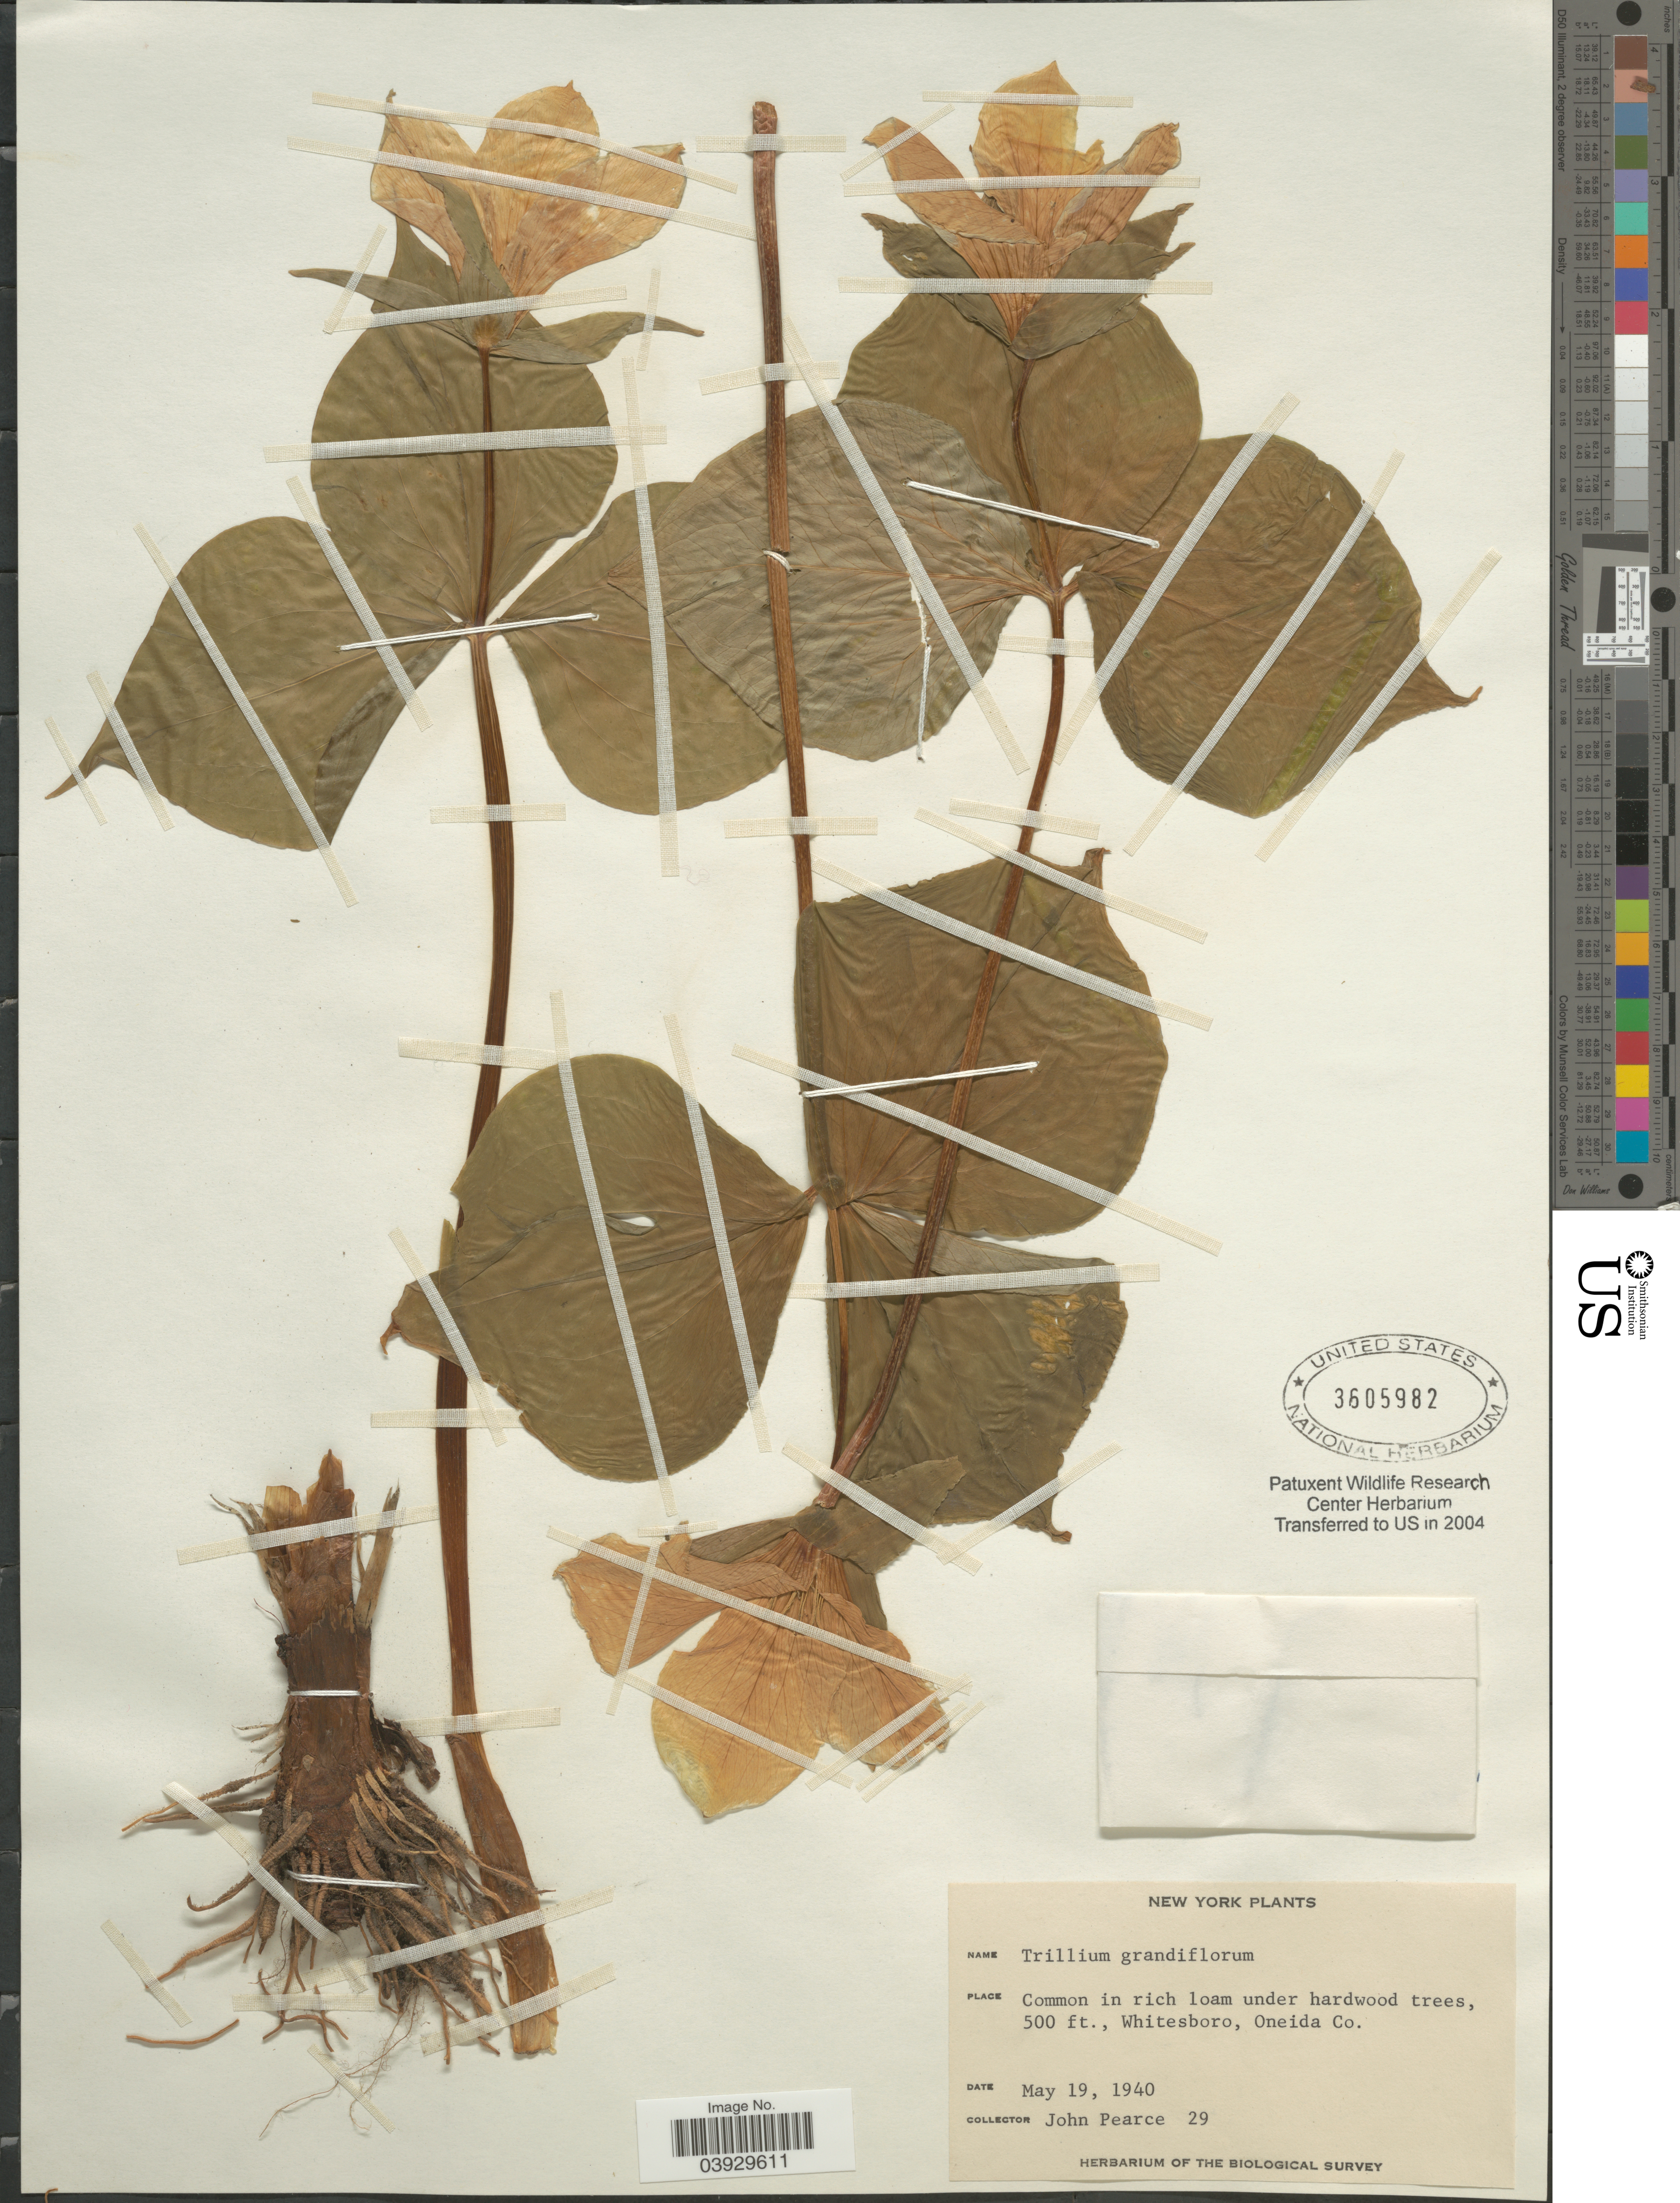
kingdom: Plantae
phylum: Tracheophyta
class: Liliopsida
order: Liliales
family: Melanthiaceae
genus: Trillium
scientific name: Trillium grandiflorum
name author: (Michx.) Salisb.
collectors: J. Pearce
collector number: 29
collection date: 1940-05-19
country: United States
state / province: New York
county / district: Oneida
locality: Whitesboro, Oneida Co.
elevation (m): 152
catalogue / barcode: US 3605982